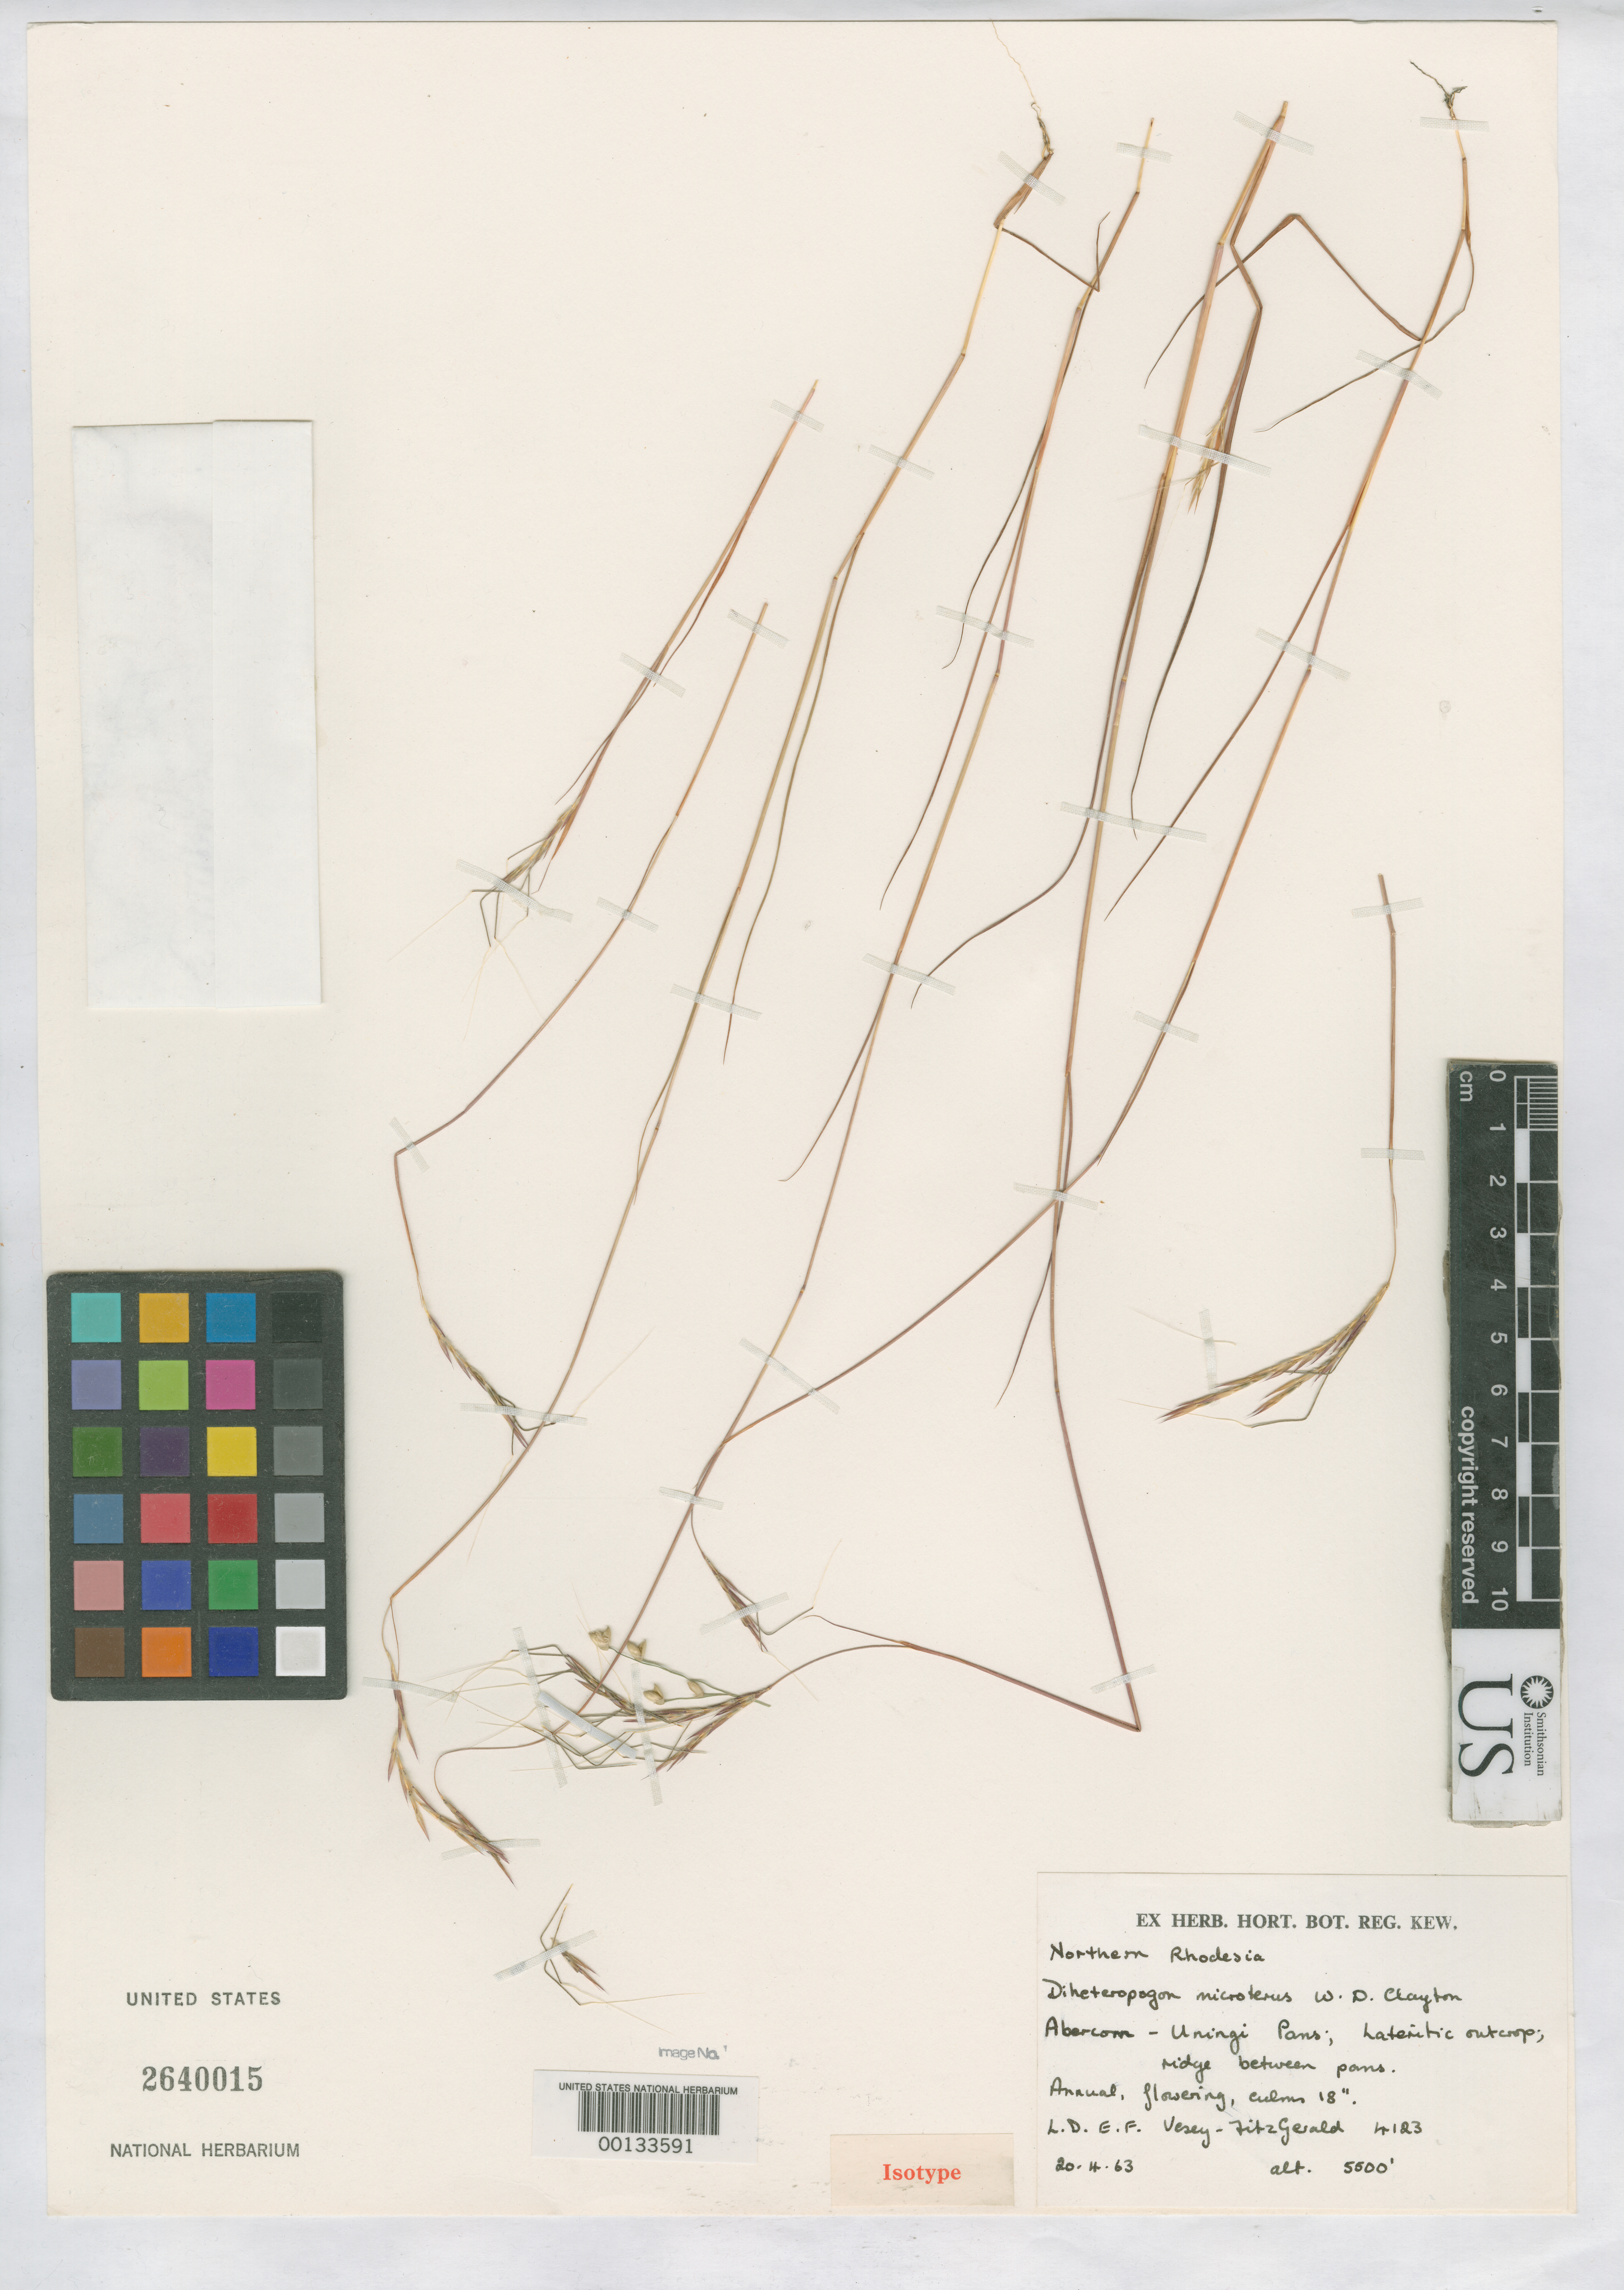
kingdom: Plantae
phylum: Tracheophyta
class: Liliopsida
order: Poales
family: Poaceae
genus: Diheteropogon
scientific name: Diheteropogon microterus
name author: Clayton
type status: Isotype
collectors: L. Vesey-Fitzgerald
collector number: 4123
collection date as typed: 20 Apr 1963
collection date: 1963-04-20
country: Zambia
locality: Abercorn-Uningi Pans; alt. 5500 Ft.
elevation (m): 1676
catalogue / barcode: US 2640015